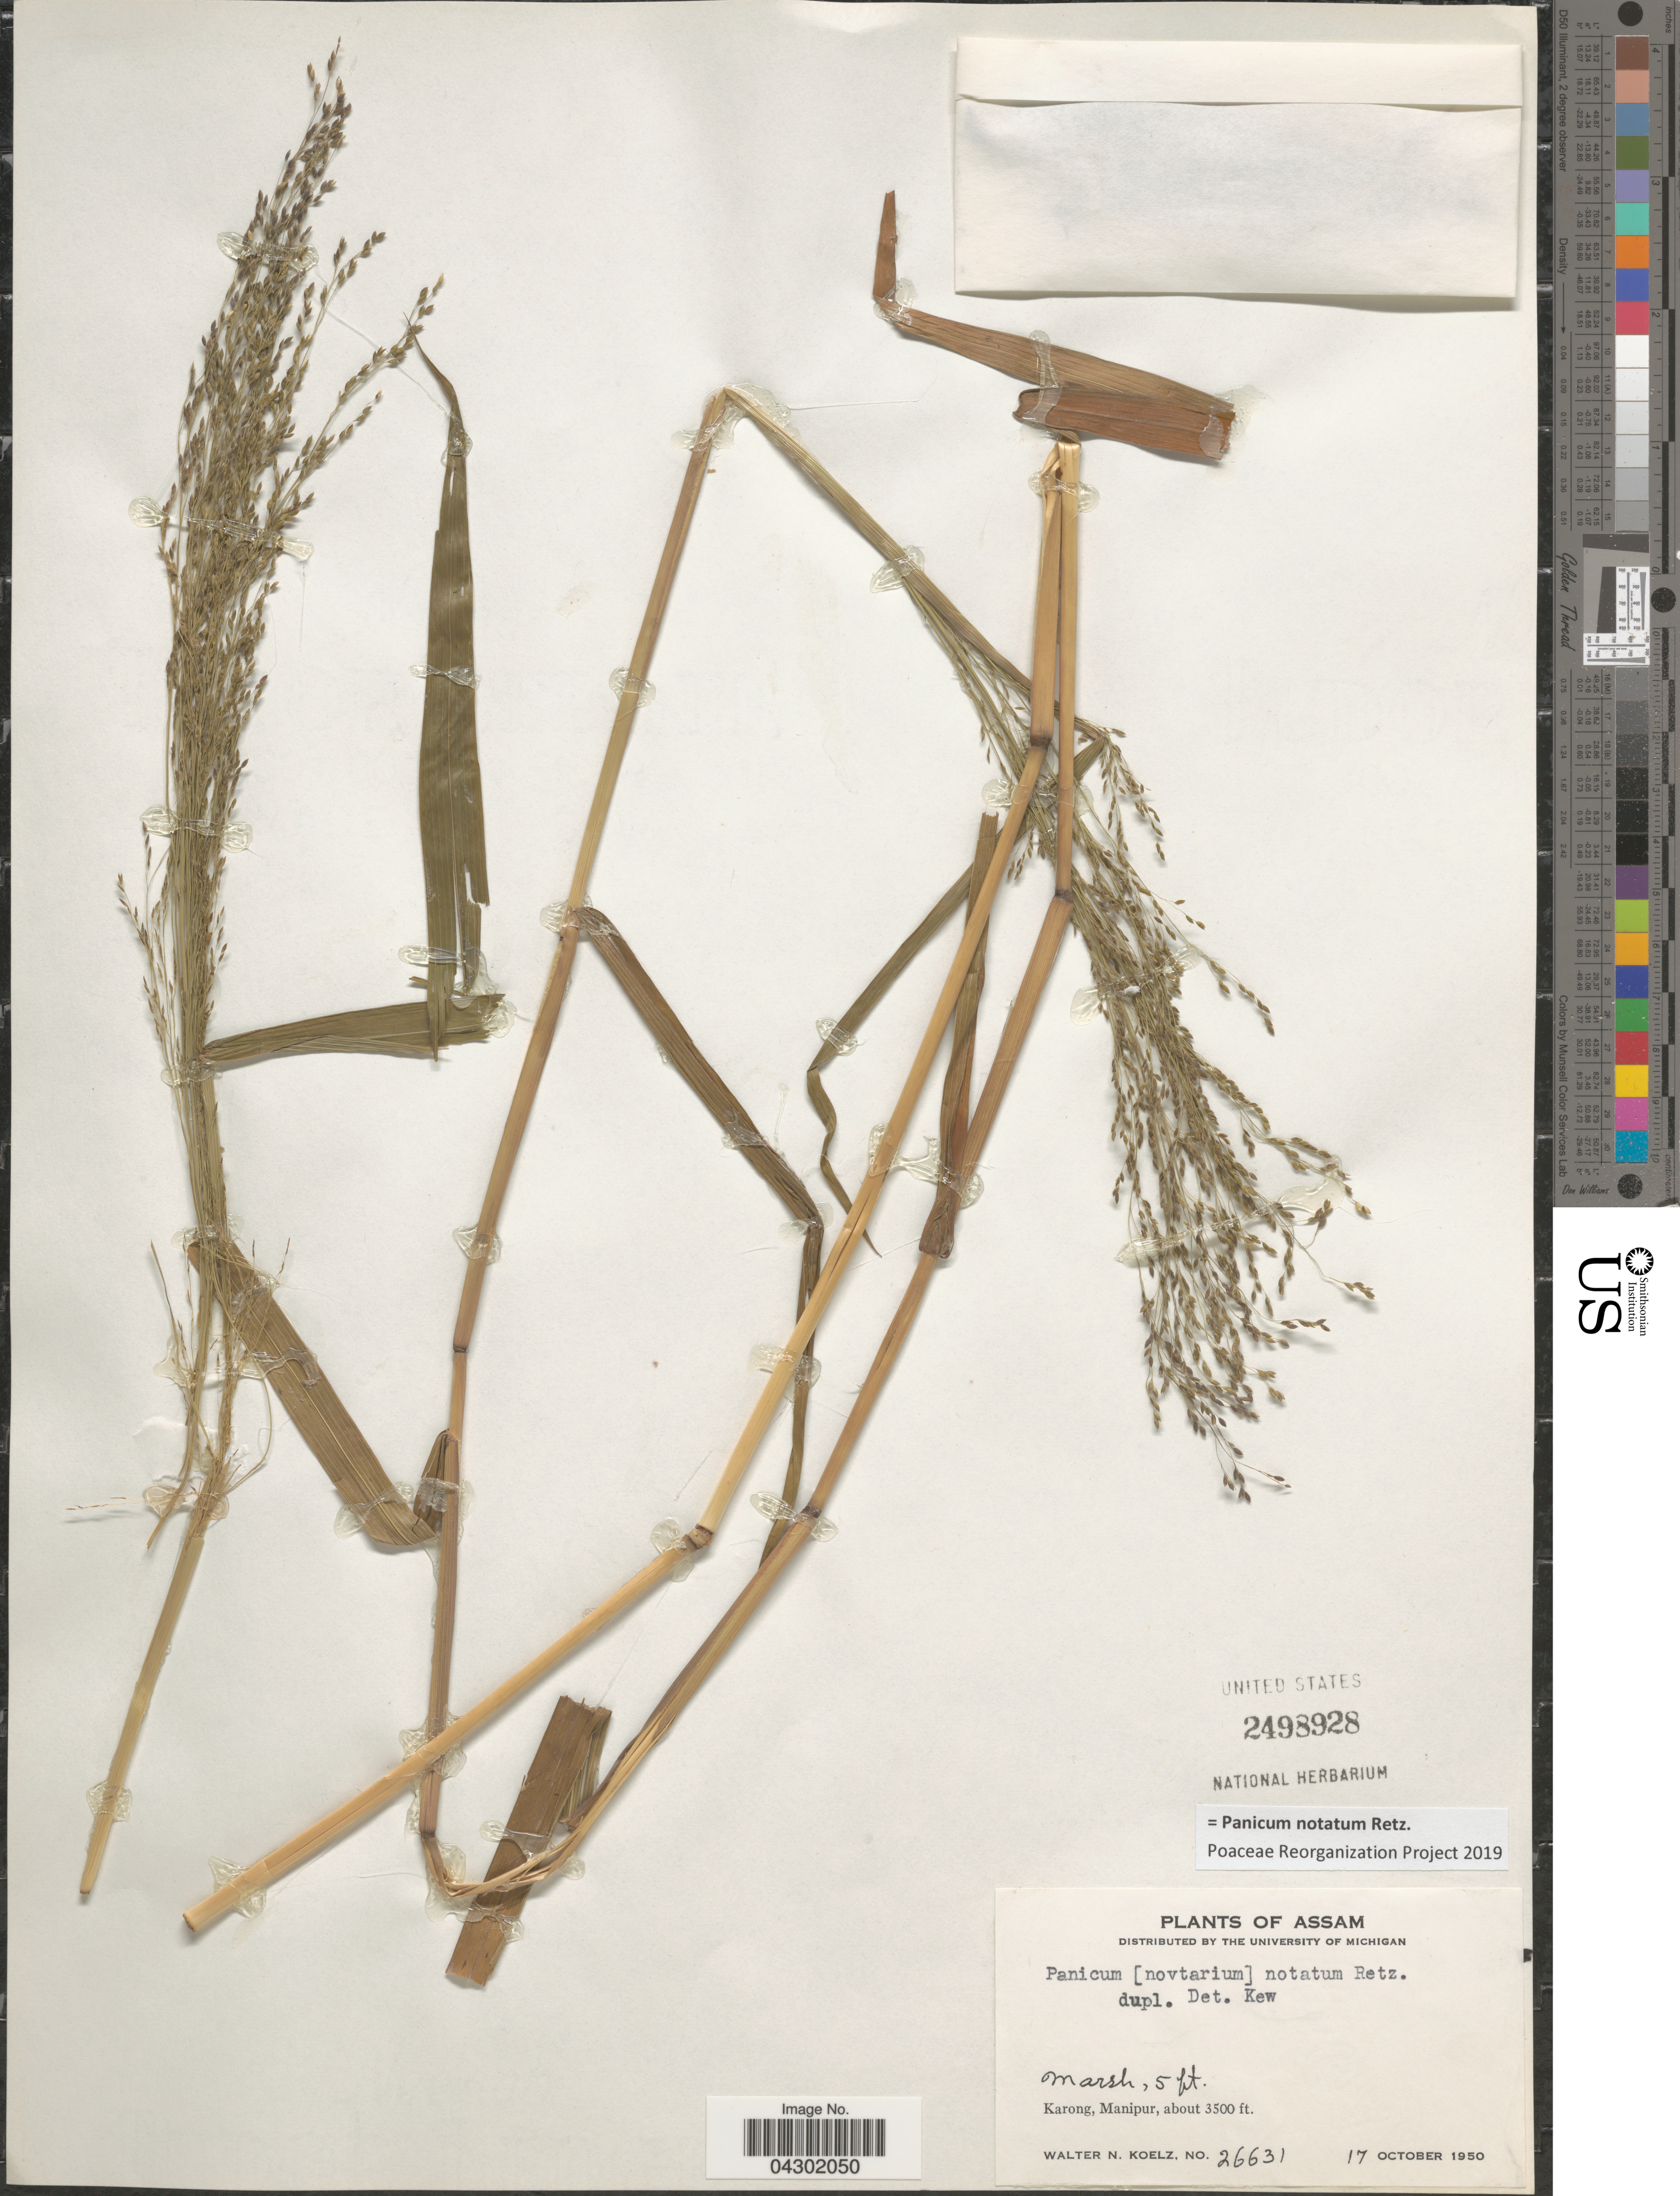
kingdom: Plantae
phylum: Tracheophyta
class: Liliopsida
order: Poales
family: Poaceae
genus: Panicum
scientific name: Panicum notatum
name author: Retz.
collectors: W. N. Koelz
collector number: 26631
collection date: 1950-10-17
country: India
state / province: Manipur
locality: Karong, Manipur.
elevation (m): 1067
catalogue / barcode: US 2498928